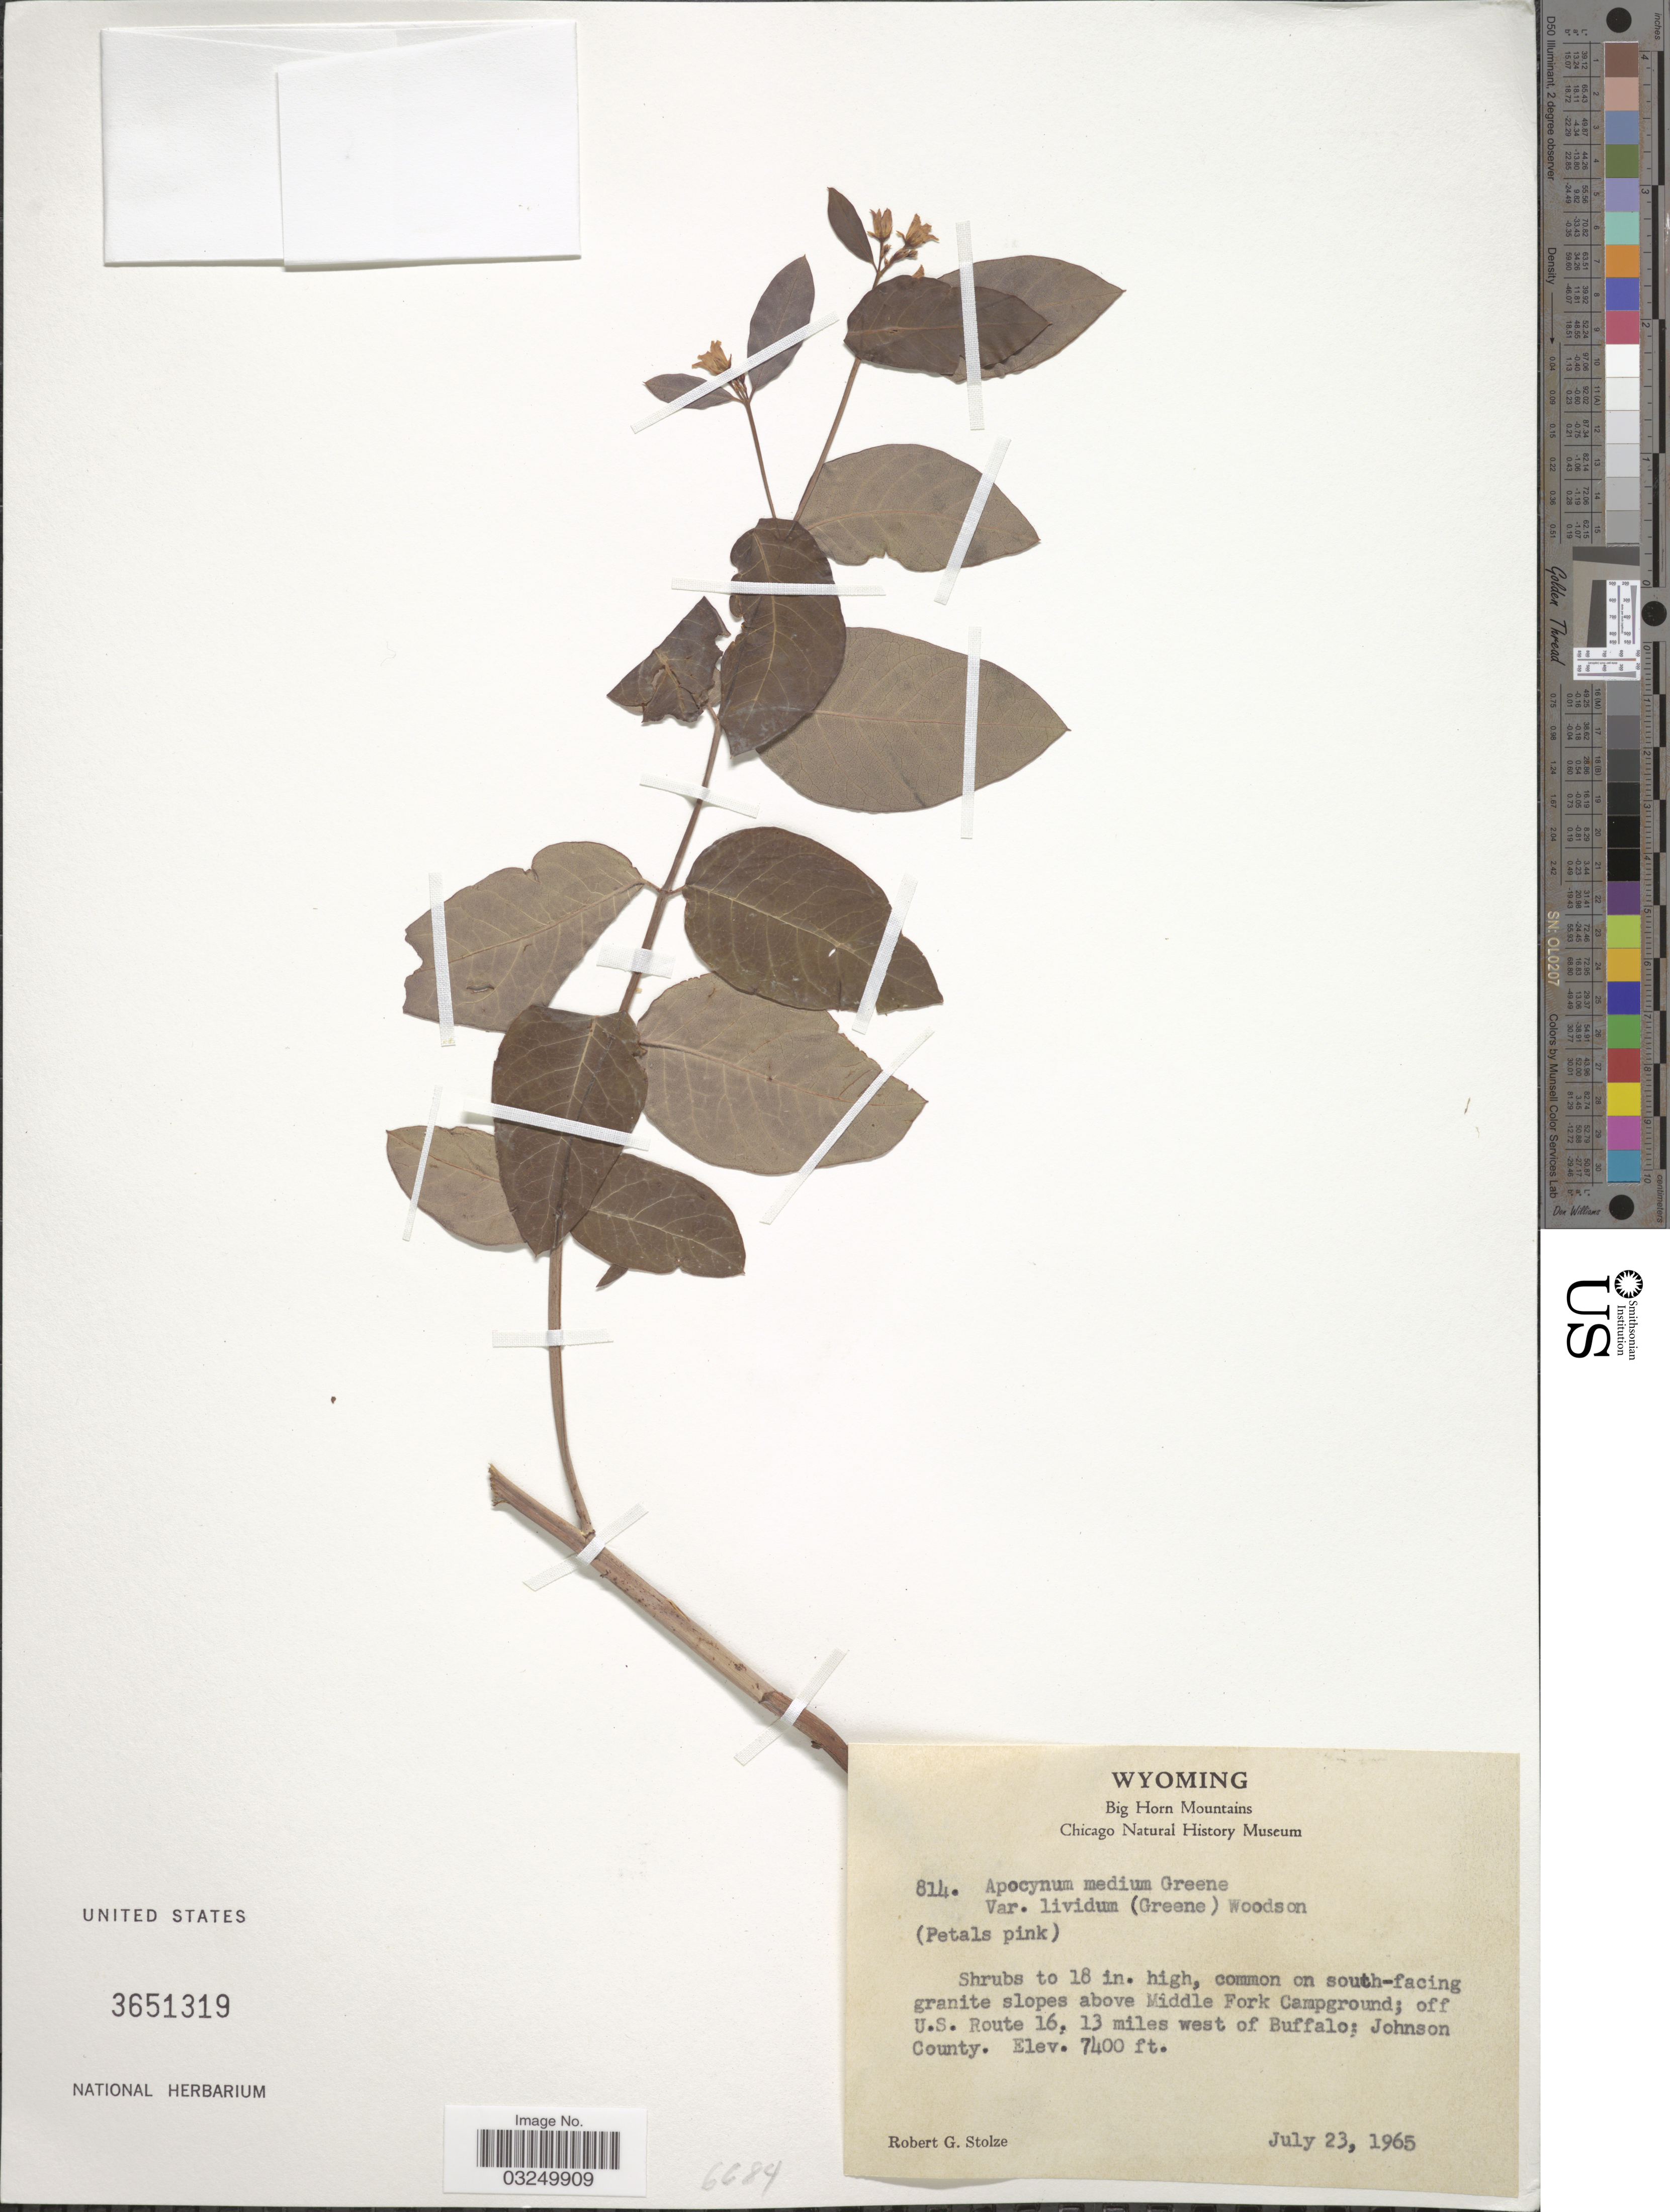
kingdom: Plantae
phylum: Tracheophyta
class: Magnoliopsida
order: Gentianales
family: Apocynaceae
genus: Apocynum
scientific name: Apocynum medium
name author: Greene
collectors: R. G. Stolze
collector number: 814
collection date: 1965-07-23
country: United States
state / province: Wyoming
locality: Big Horn Mountains. Granite slopes above Middle Fork Campground; off U.S. Route 16, 13 miles west of Buffalo; Johnson County.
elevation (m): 2256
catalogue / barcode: US 3651319